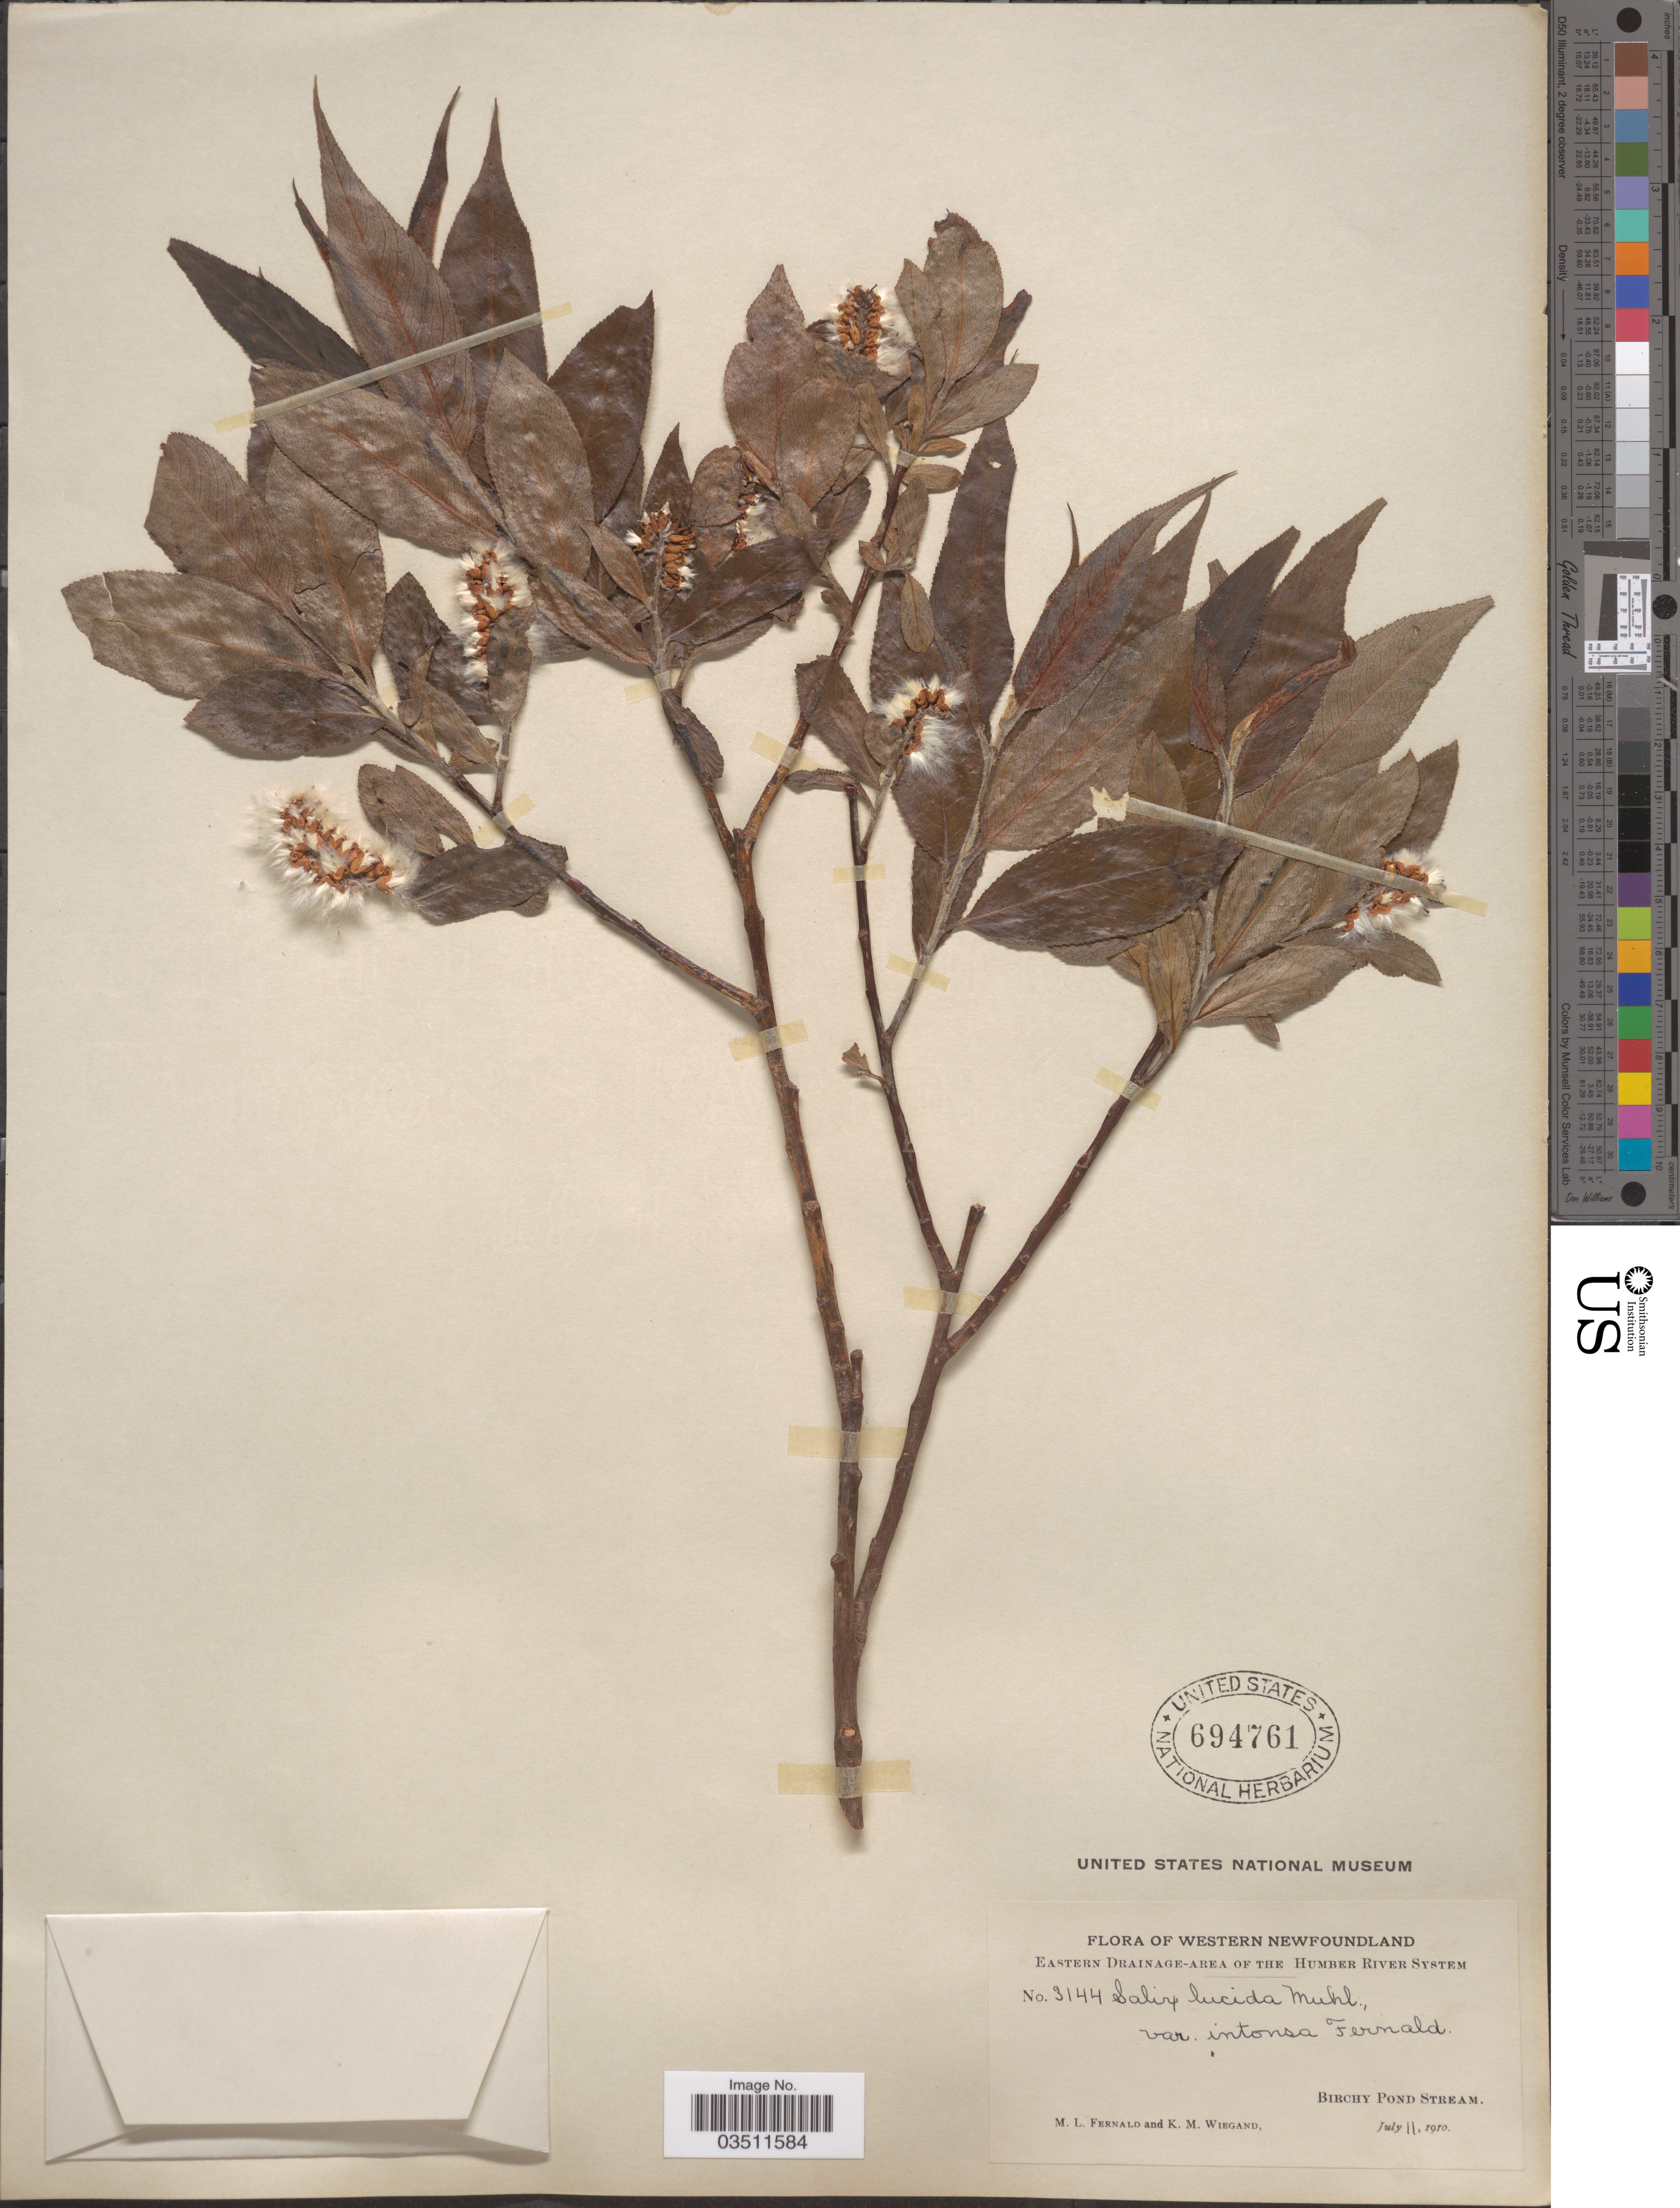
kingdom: Plantae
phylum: Tracheophyta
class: Magnoliopsida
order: Malpighiales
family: Salicaceae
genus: Salix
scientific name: Salix lucida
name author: Muhl.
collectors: M. L. Fernald & K. M. Wiegand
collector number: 3144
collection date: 1910-07-11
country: Canada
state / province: Newfoundland and Labrador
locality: Western Newfoundland. Eastern Drainage-area of The Humber River System. Birchy Pond Stream.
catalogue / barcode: US 694761